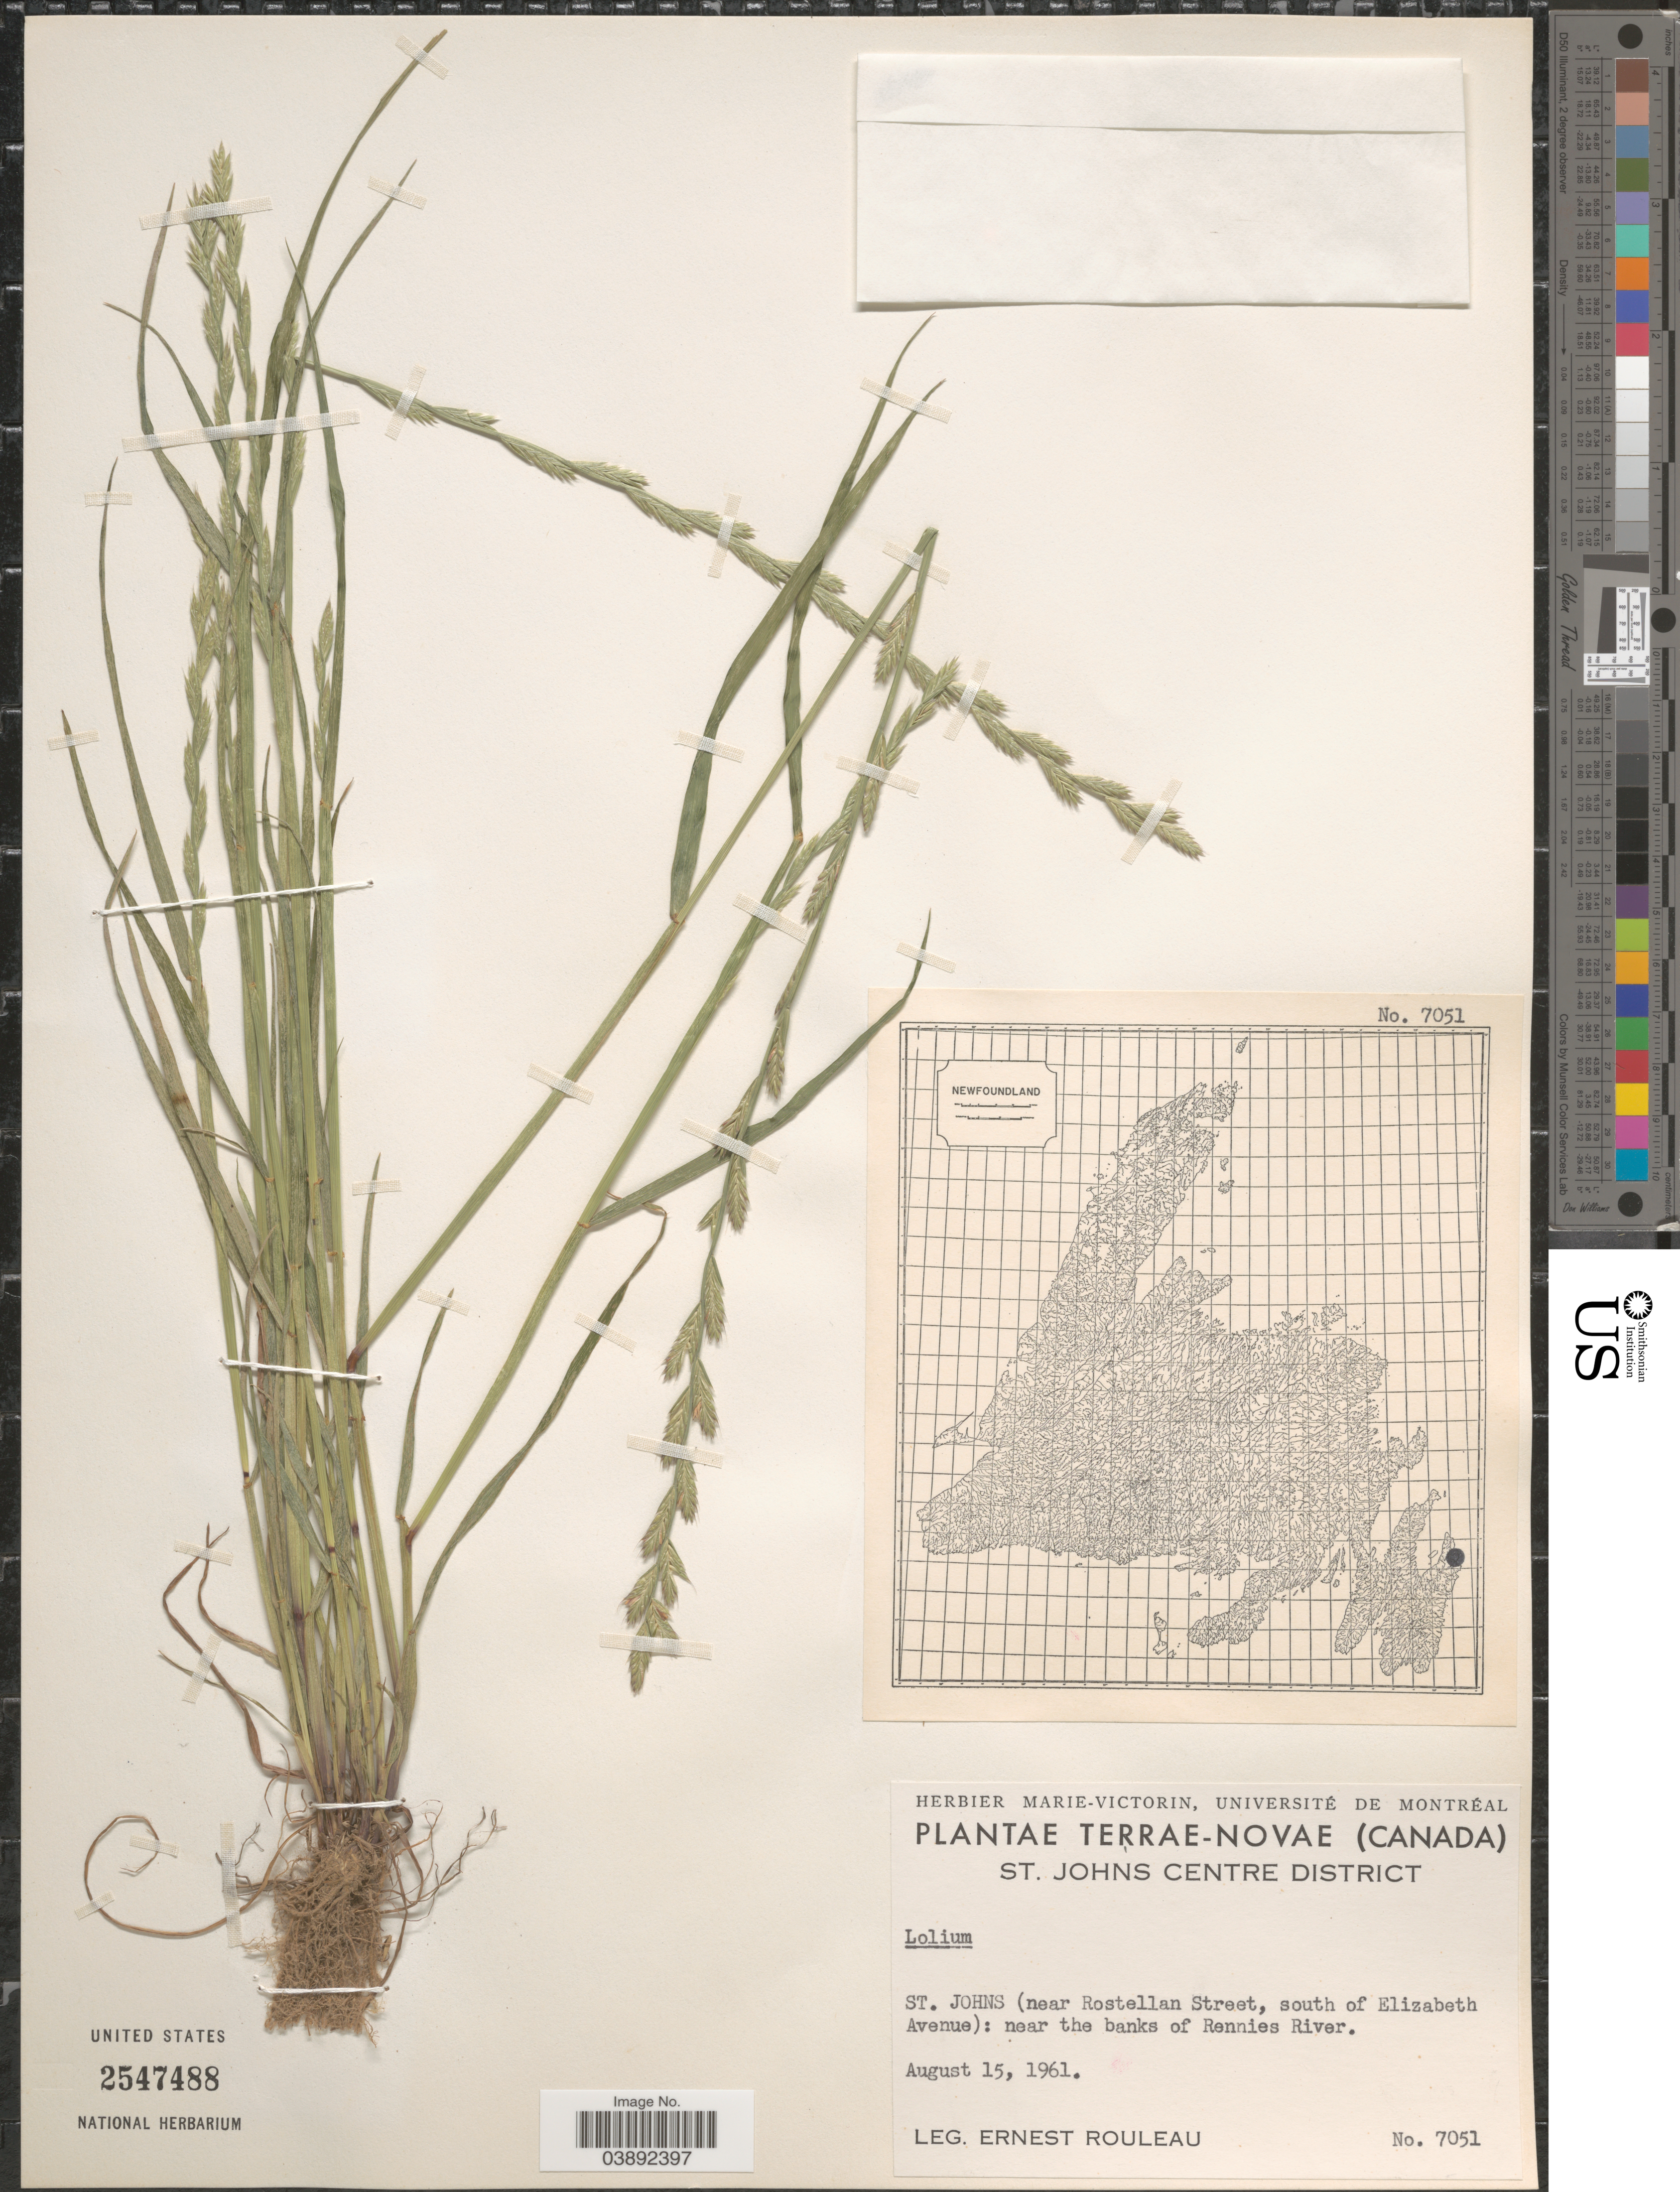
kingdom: Plantae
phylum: Tracheophyta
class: Liliopsida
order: Poales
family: Poaceae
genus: Lolium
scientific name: Lolium multiflorum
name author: Lam.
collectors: J. Rouleau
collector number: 7051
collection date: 1961-08-15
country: Canada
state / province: Newfoundland and Labrador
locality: Terrae-Novae. St. Johns Centre District. St. Johns (near Rostellan Street, south of Elizabeth Avenue): near the banks of Rennies River.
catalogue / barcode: US 2547488